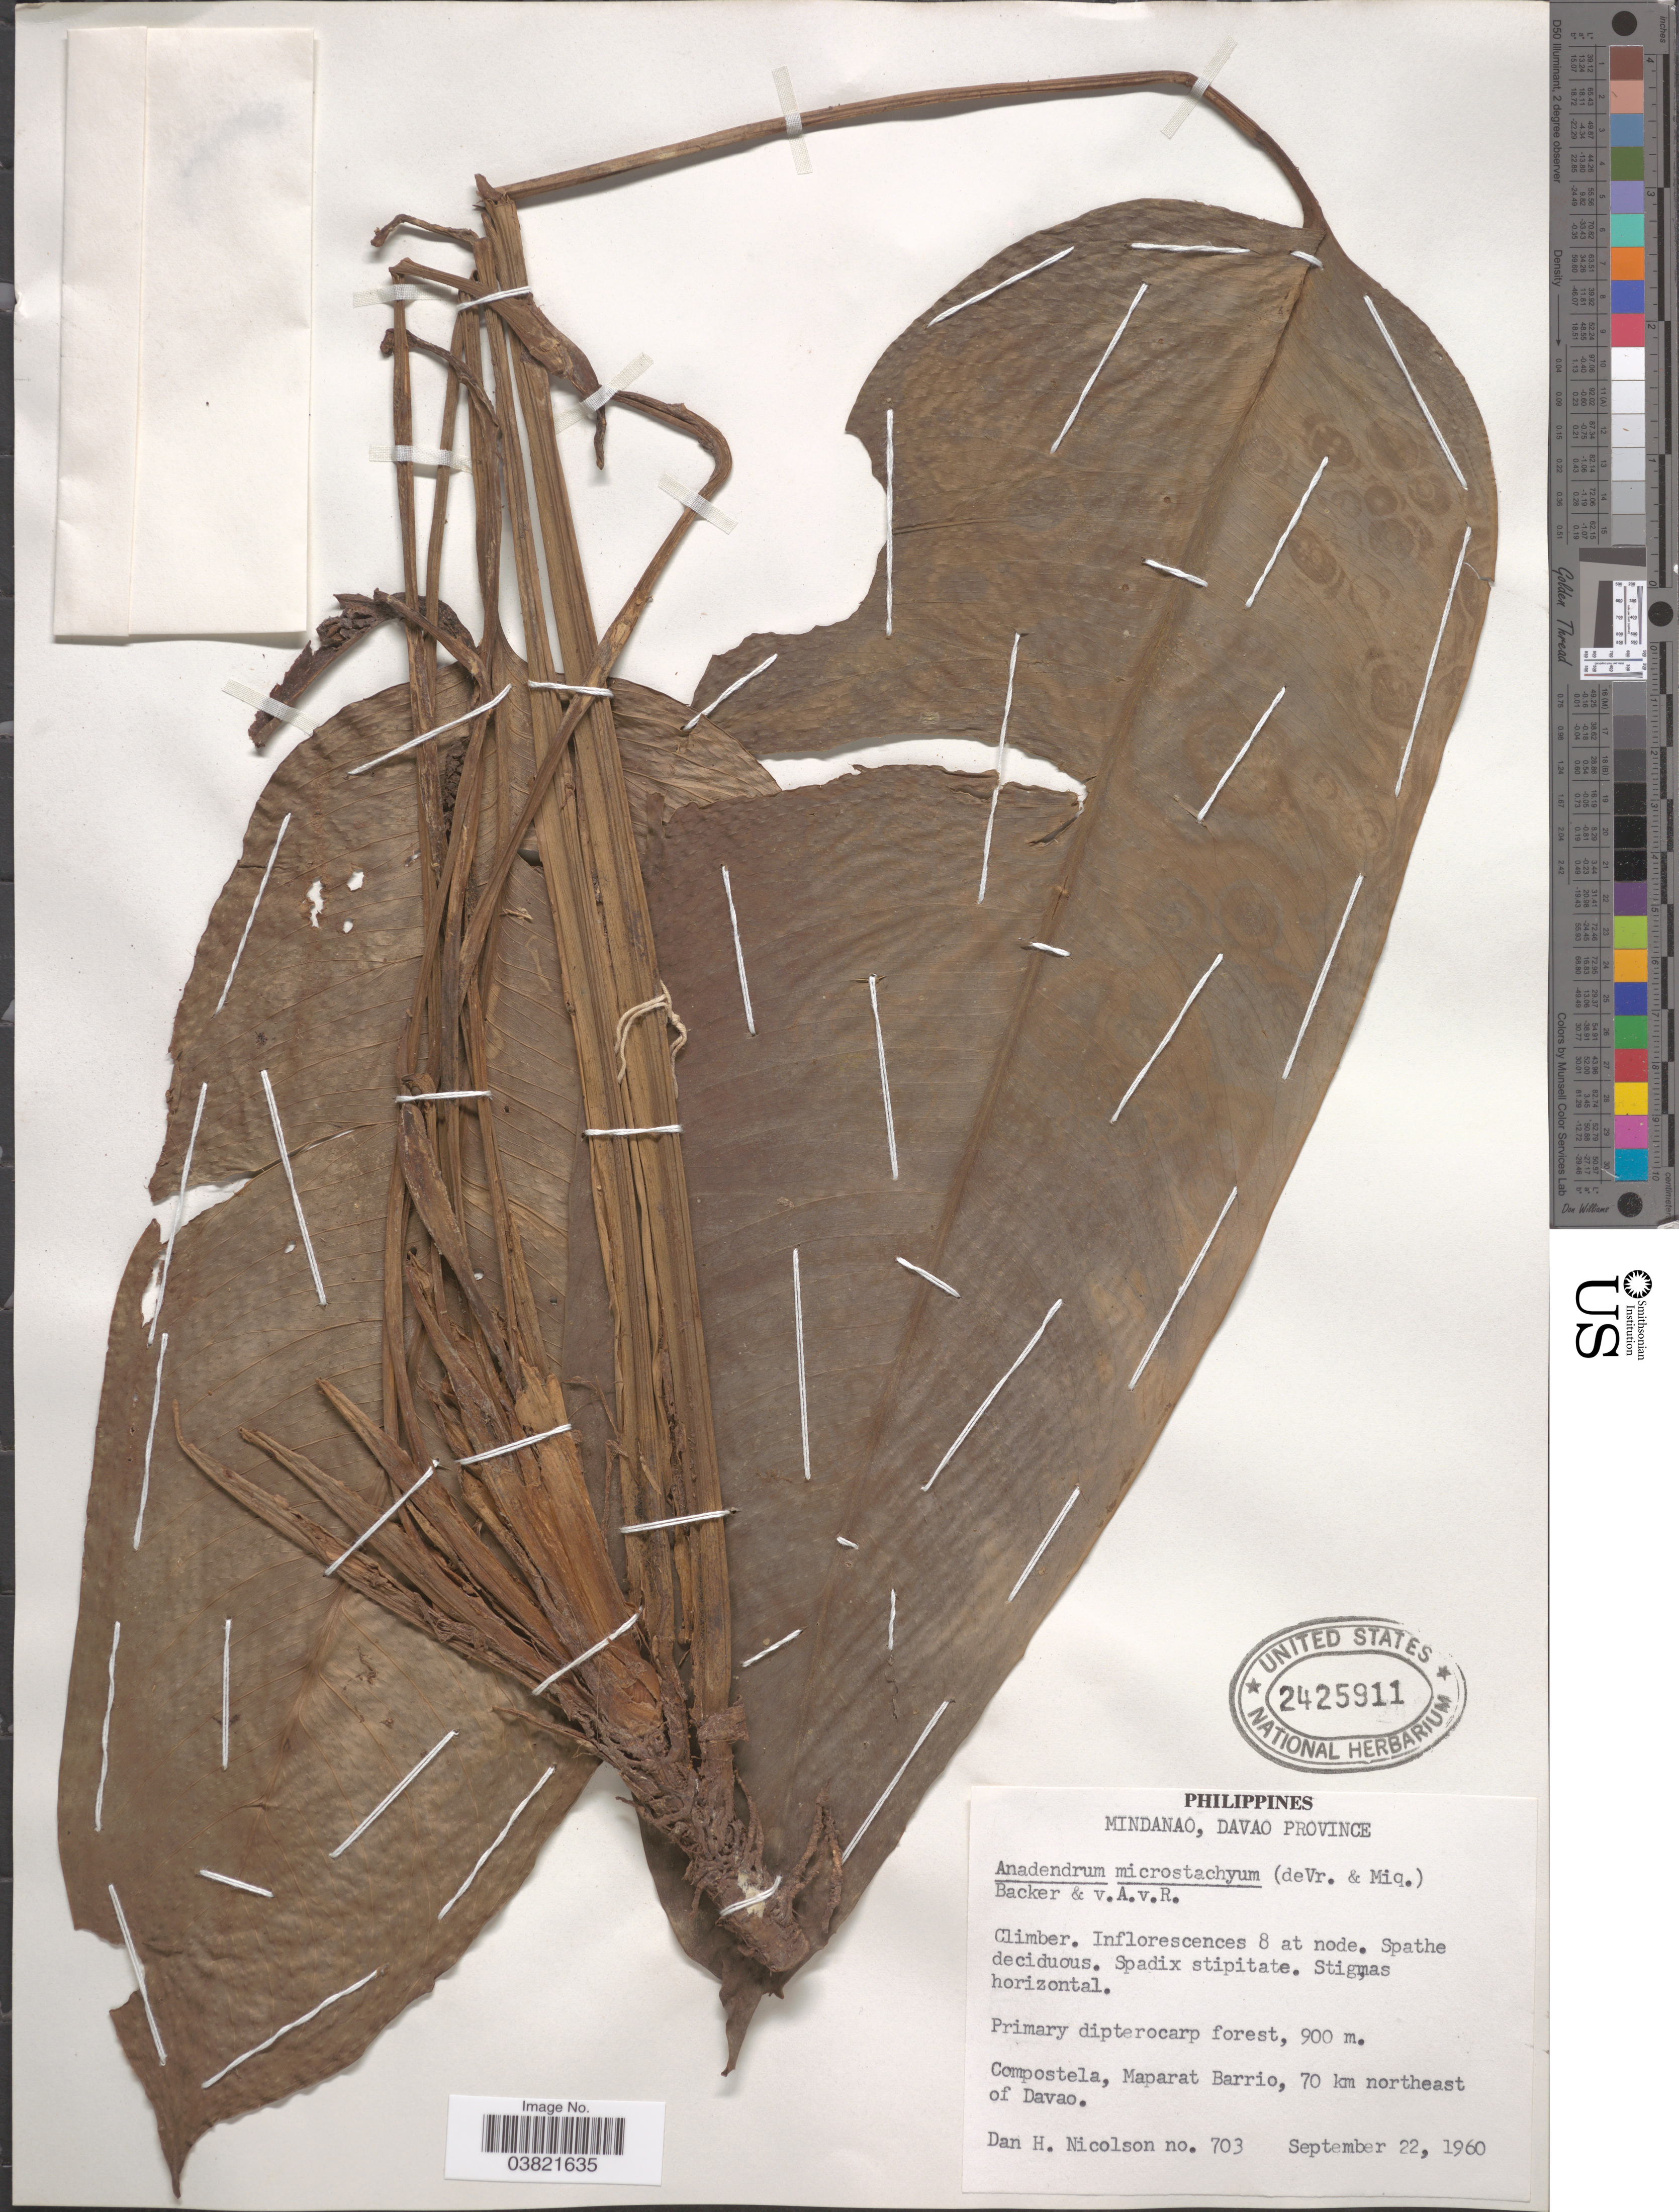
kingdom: Plantae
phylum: Tracheophyta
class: Liliopsida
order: Alismatales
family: Araceae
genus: Anadendrum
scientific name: Anadendrum microstachyum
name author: (de Vriese & Miq.) Backer & Alderw.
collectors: D. H. Nicolson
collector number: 703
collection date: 1960-09-22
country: Philippines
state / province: Davao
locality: Mindanao. Compostela, Maparat Barrio, 70 km northeast of Davao.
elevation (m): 900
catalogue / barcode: US 2425911